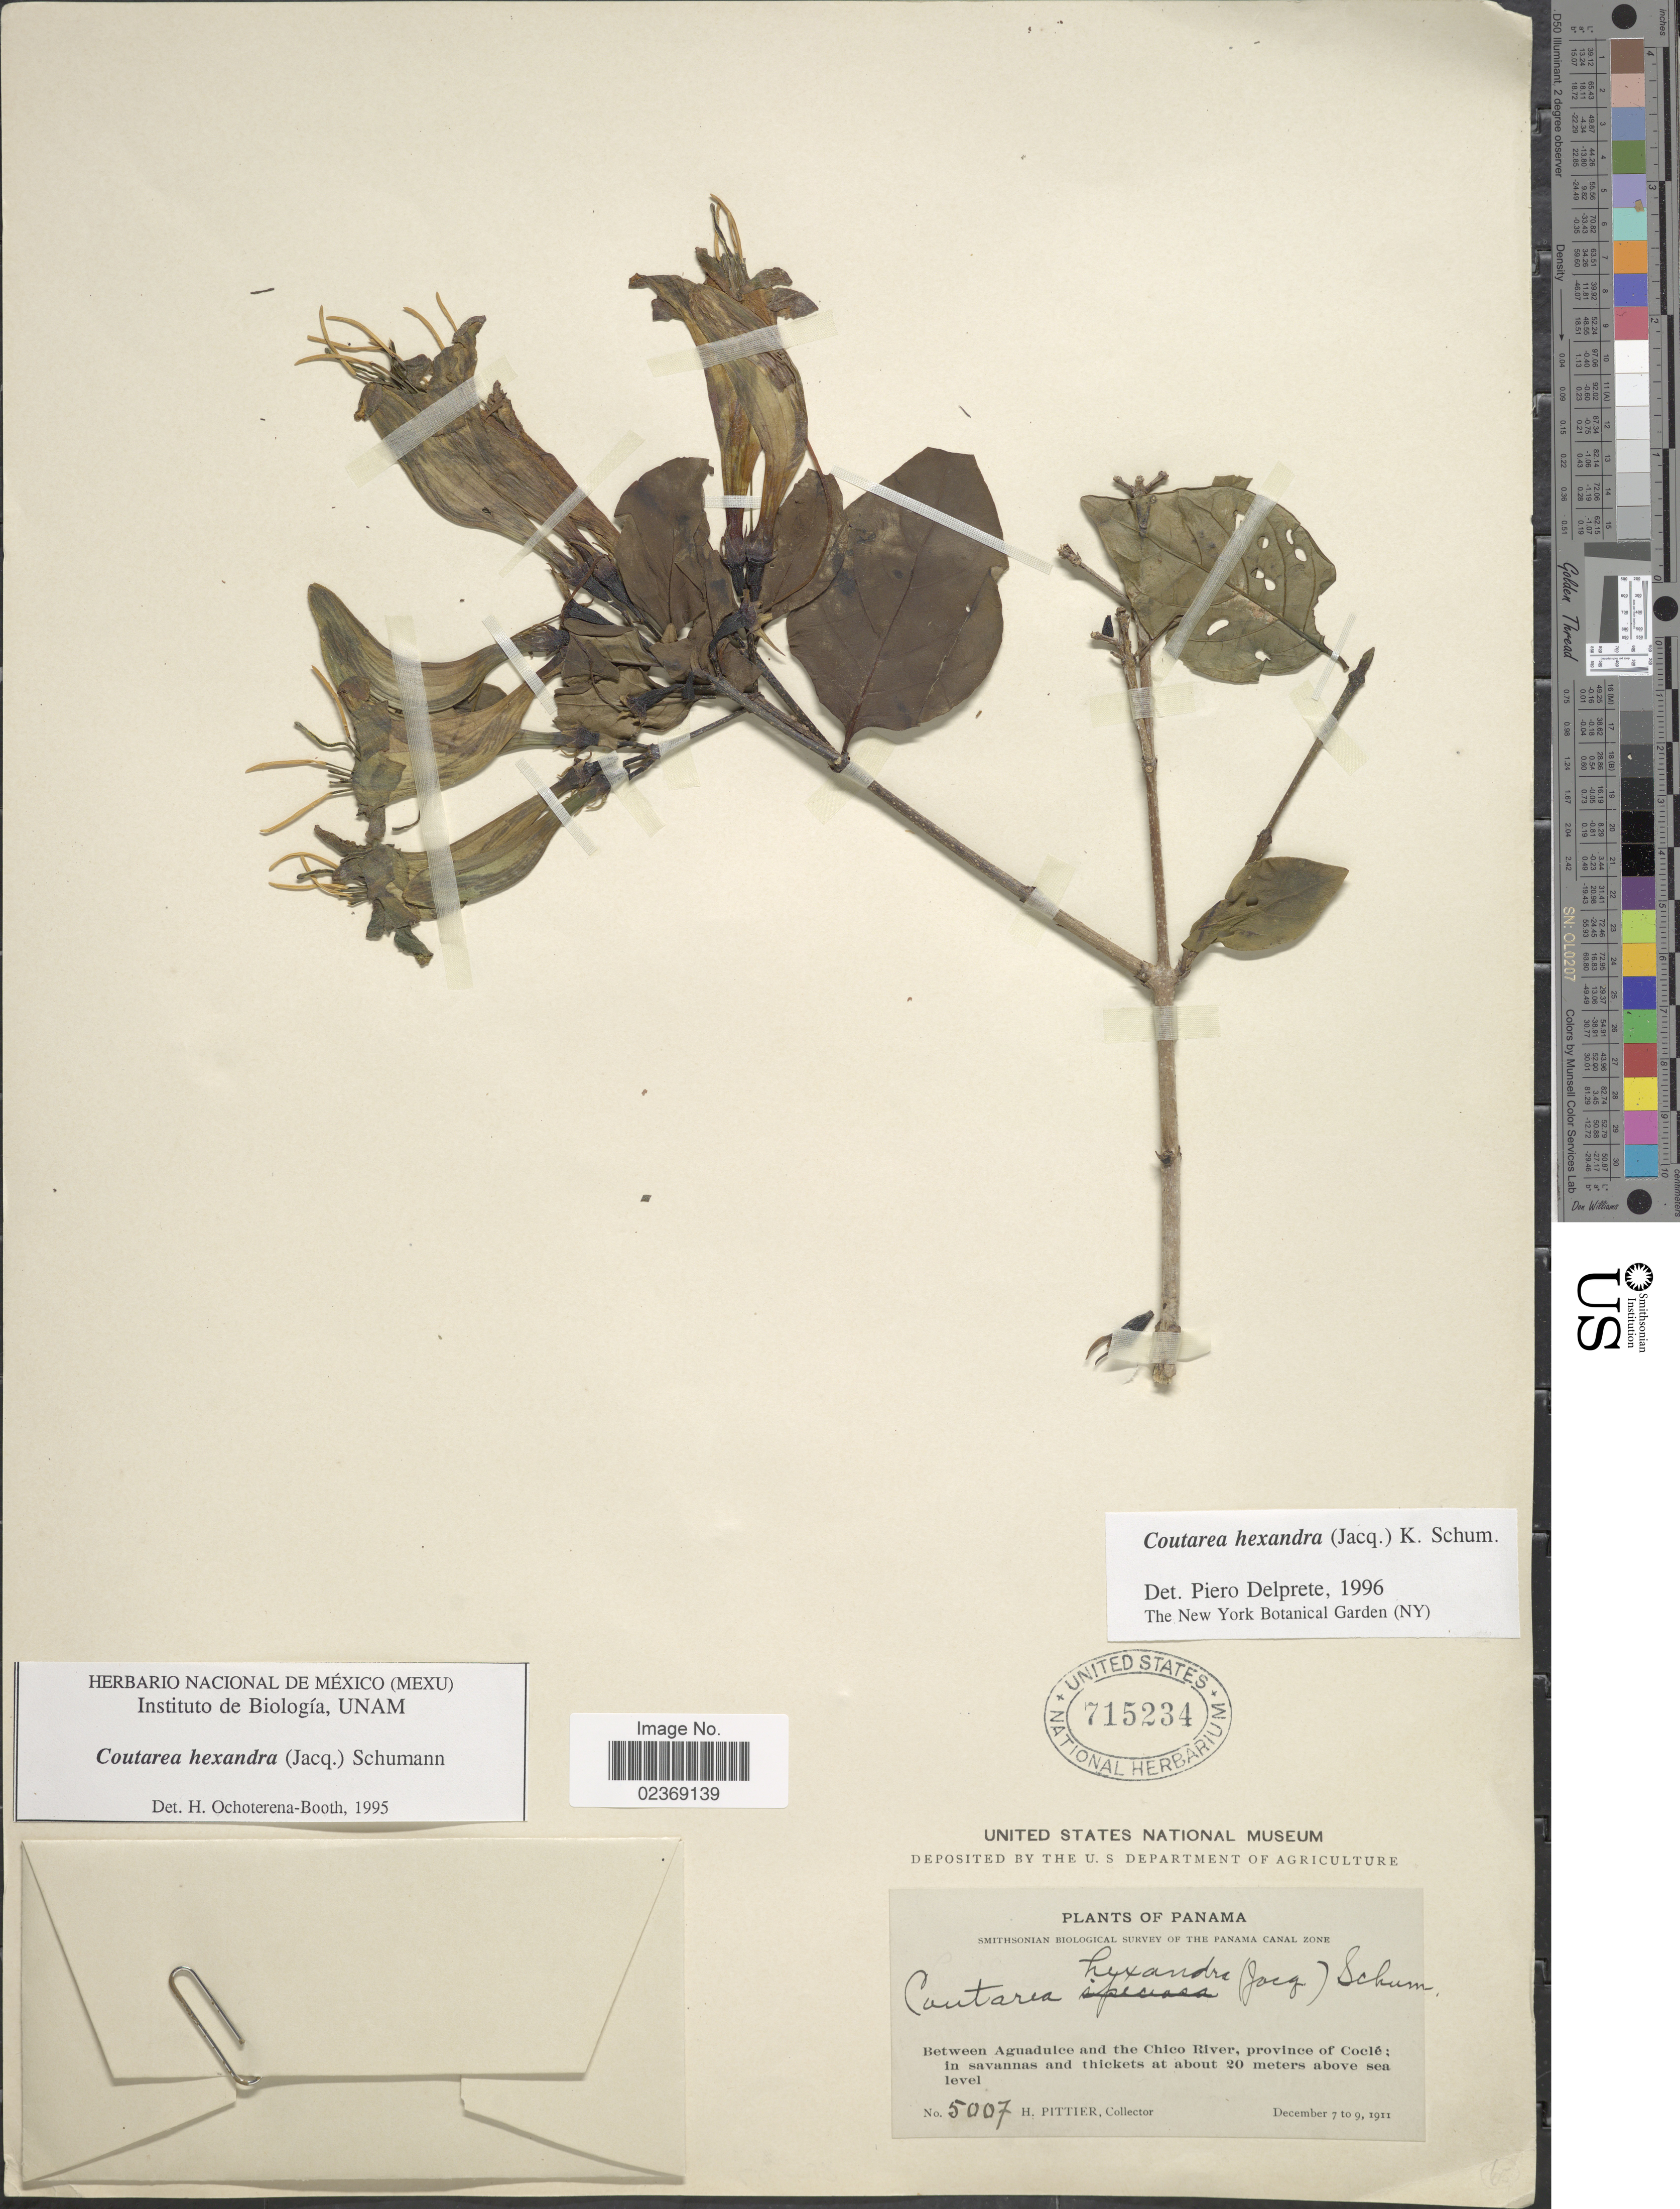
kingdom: Plantae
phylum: Tracheophyta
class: Magnoliopsida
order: Gentianales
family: Rubiaceae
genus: Coutarea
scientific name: Coutarea hexandra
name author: (Jacq.) K. Schum.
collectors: H. F. Pittier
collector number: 5007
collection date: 1911-12-07/1911-12-09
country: Panama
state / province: Coclé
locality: Between Aguadulce and the Chico River, province of Coclé; in savannas and thickets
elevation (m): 20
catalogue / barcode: US 715234